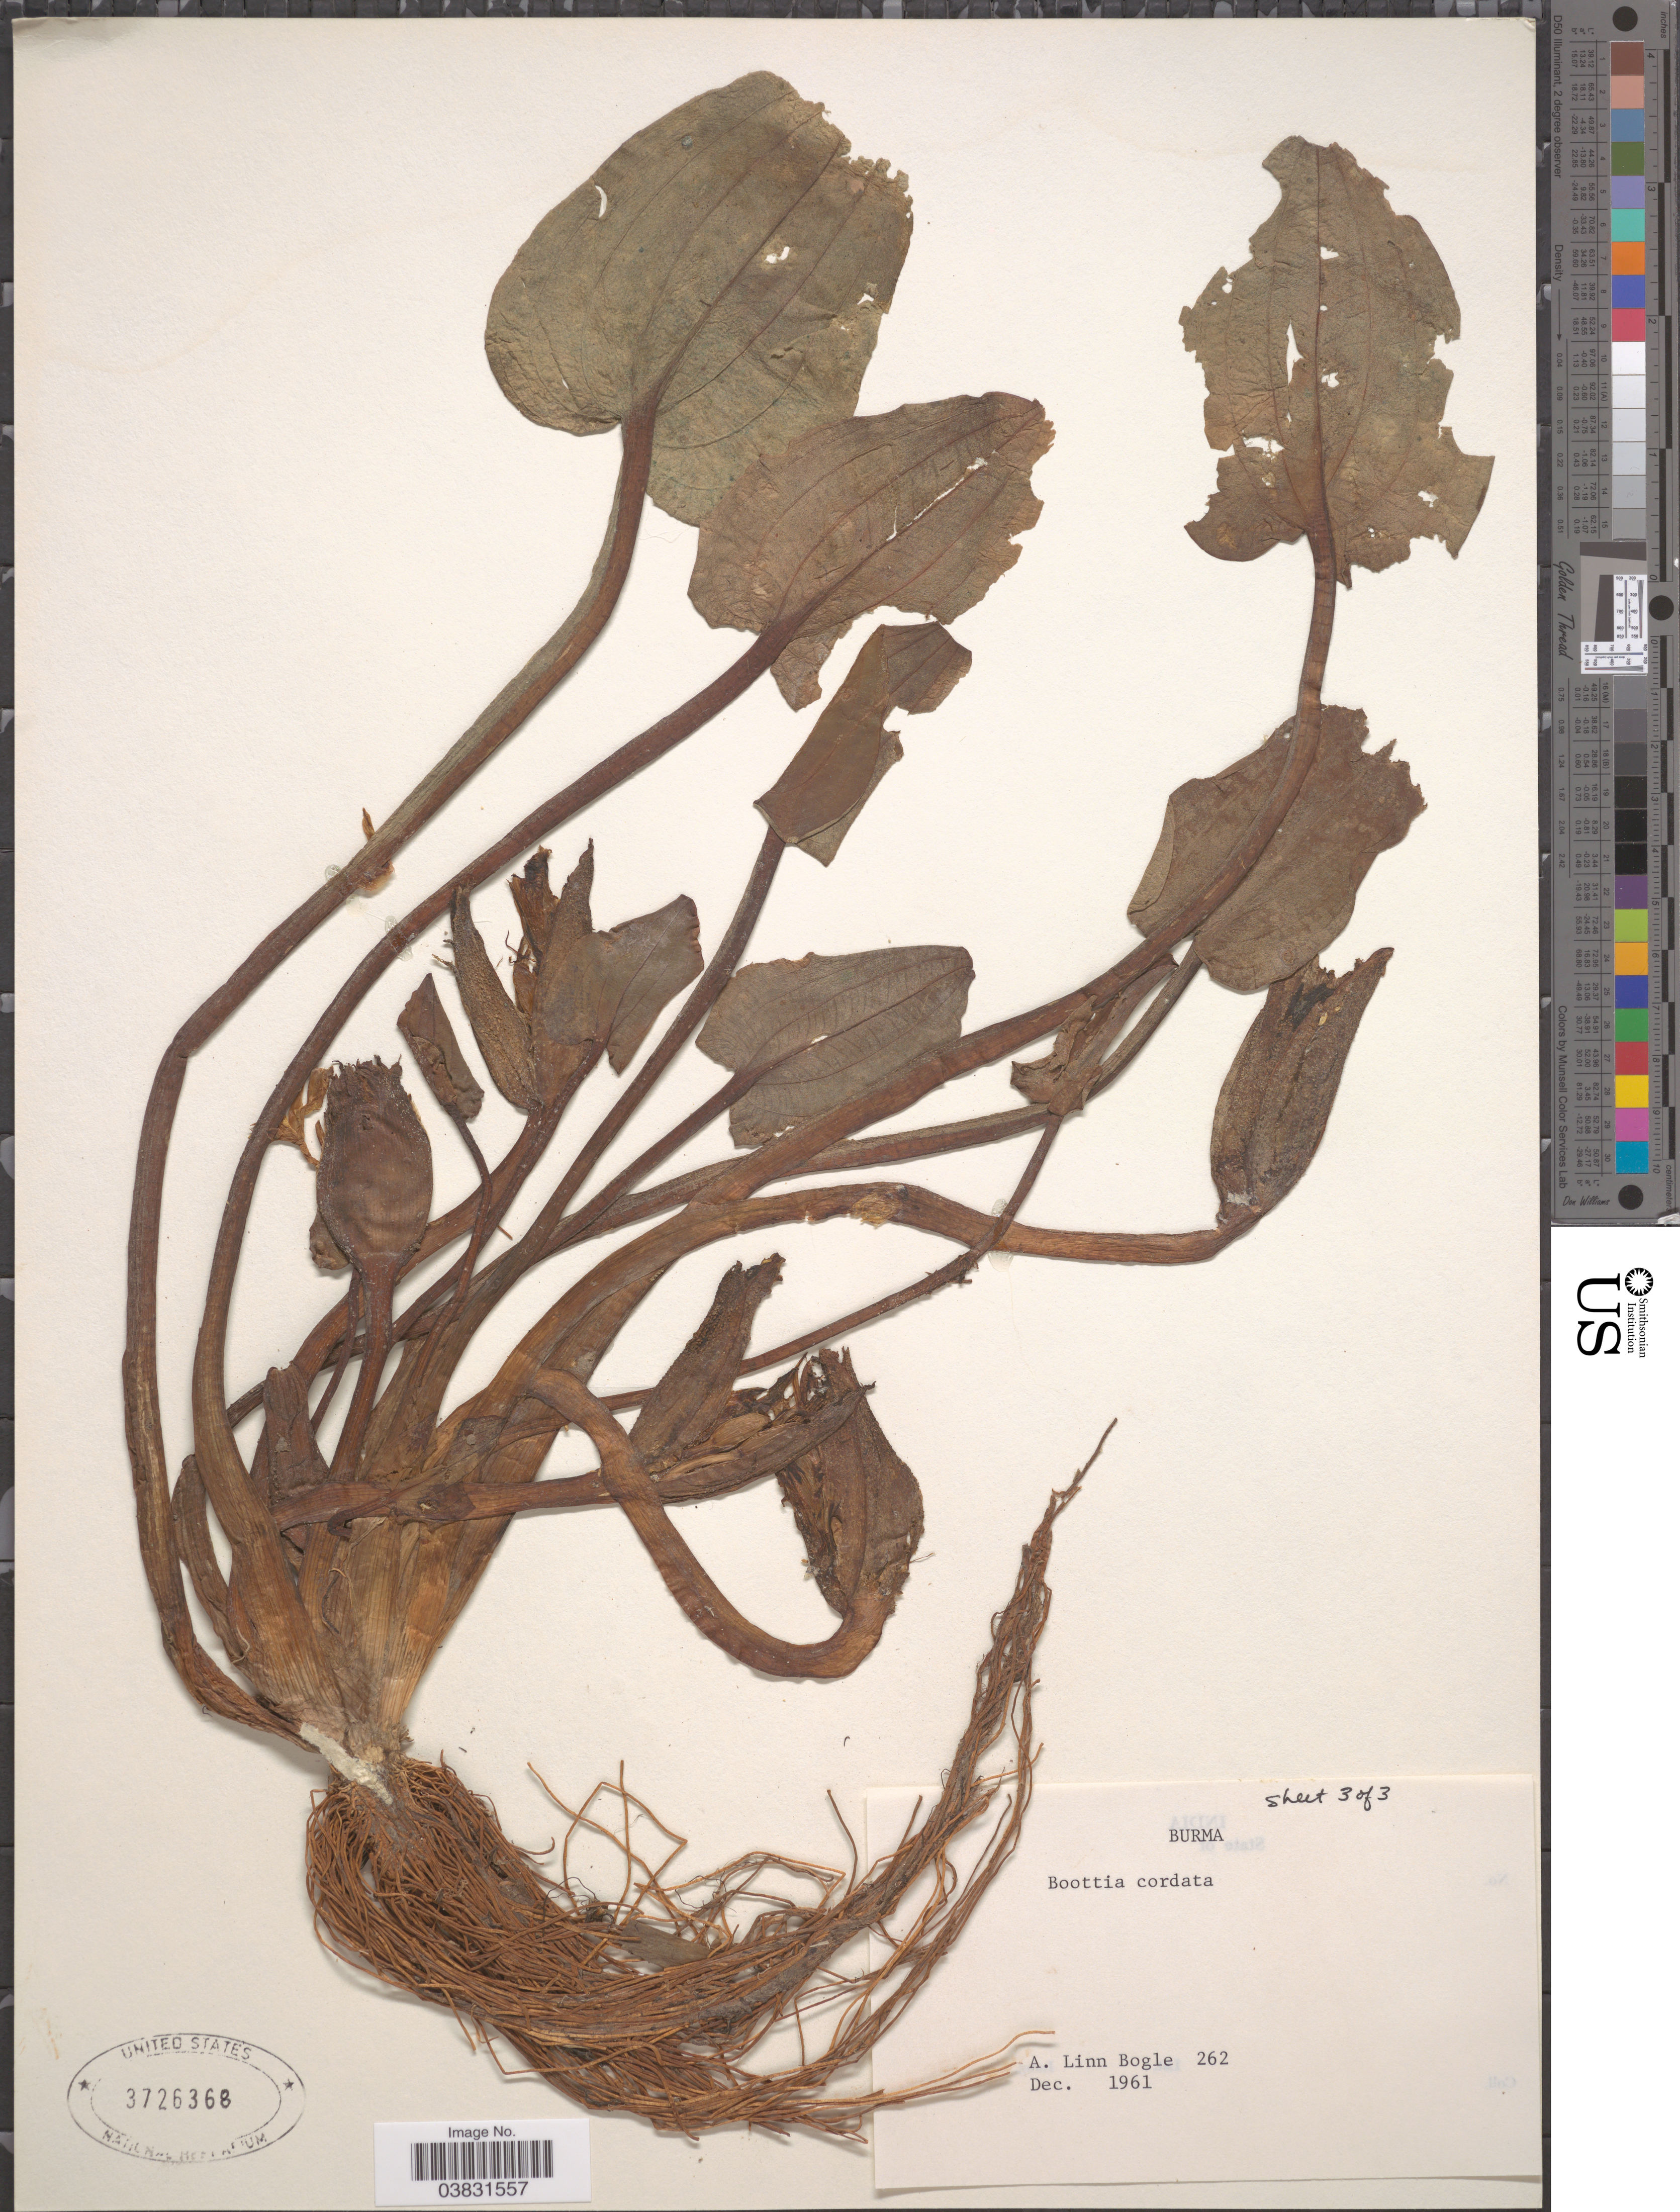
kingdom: Plantae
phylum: Tracheophyta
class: Liliopsida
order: Alismatales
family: Hydrocharitaceae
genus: Ottelia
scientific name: Ottelia cordata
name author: (Wall.) Dandy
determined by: Strong, Mark T.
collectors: Bogle, A.L.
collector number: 262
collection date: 1961-12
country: Myanmar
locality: Burma.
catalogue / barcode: US 3726368